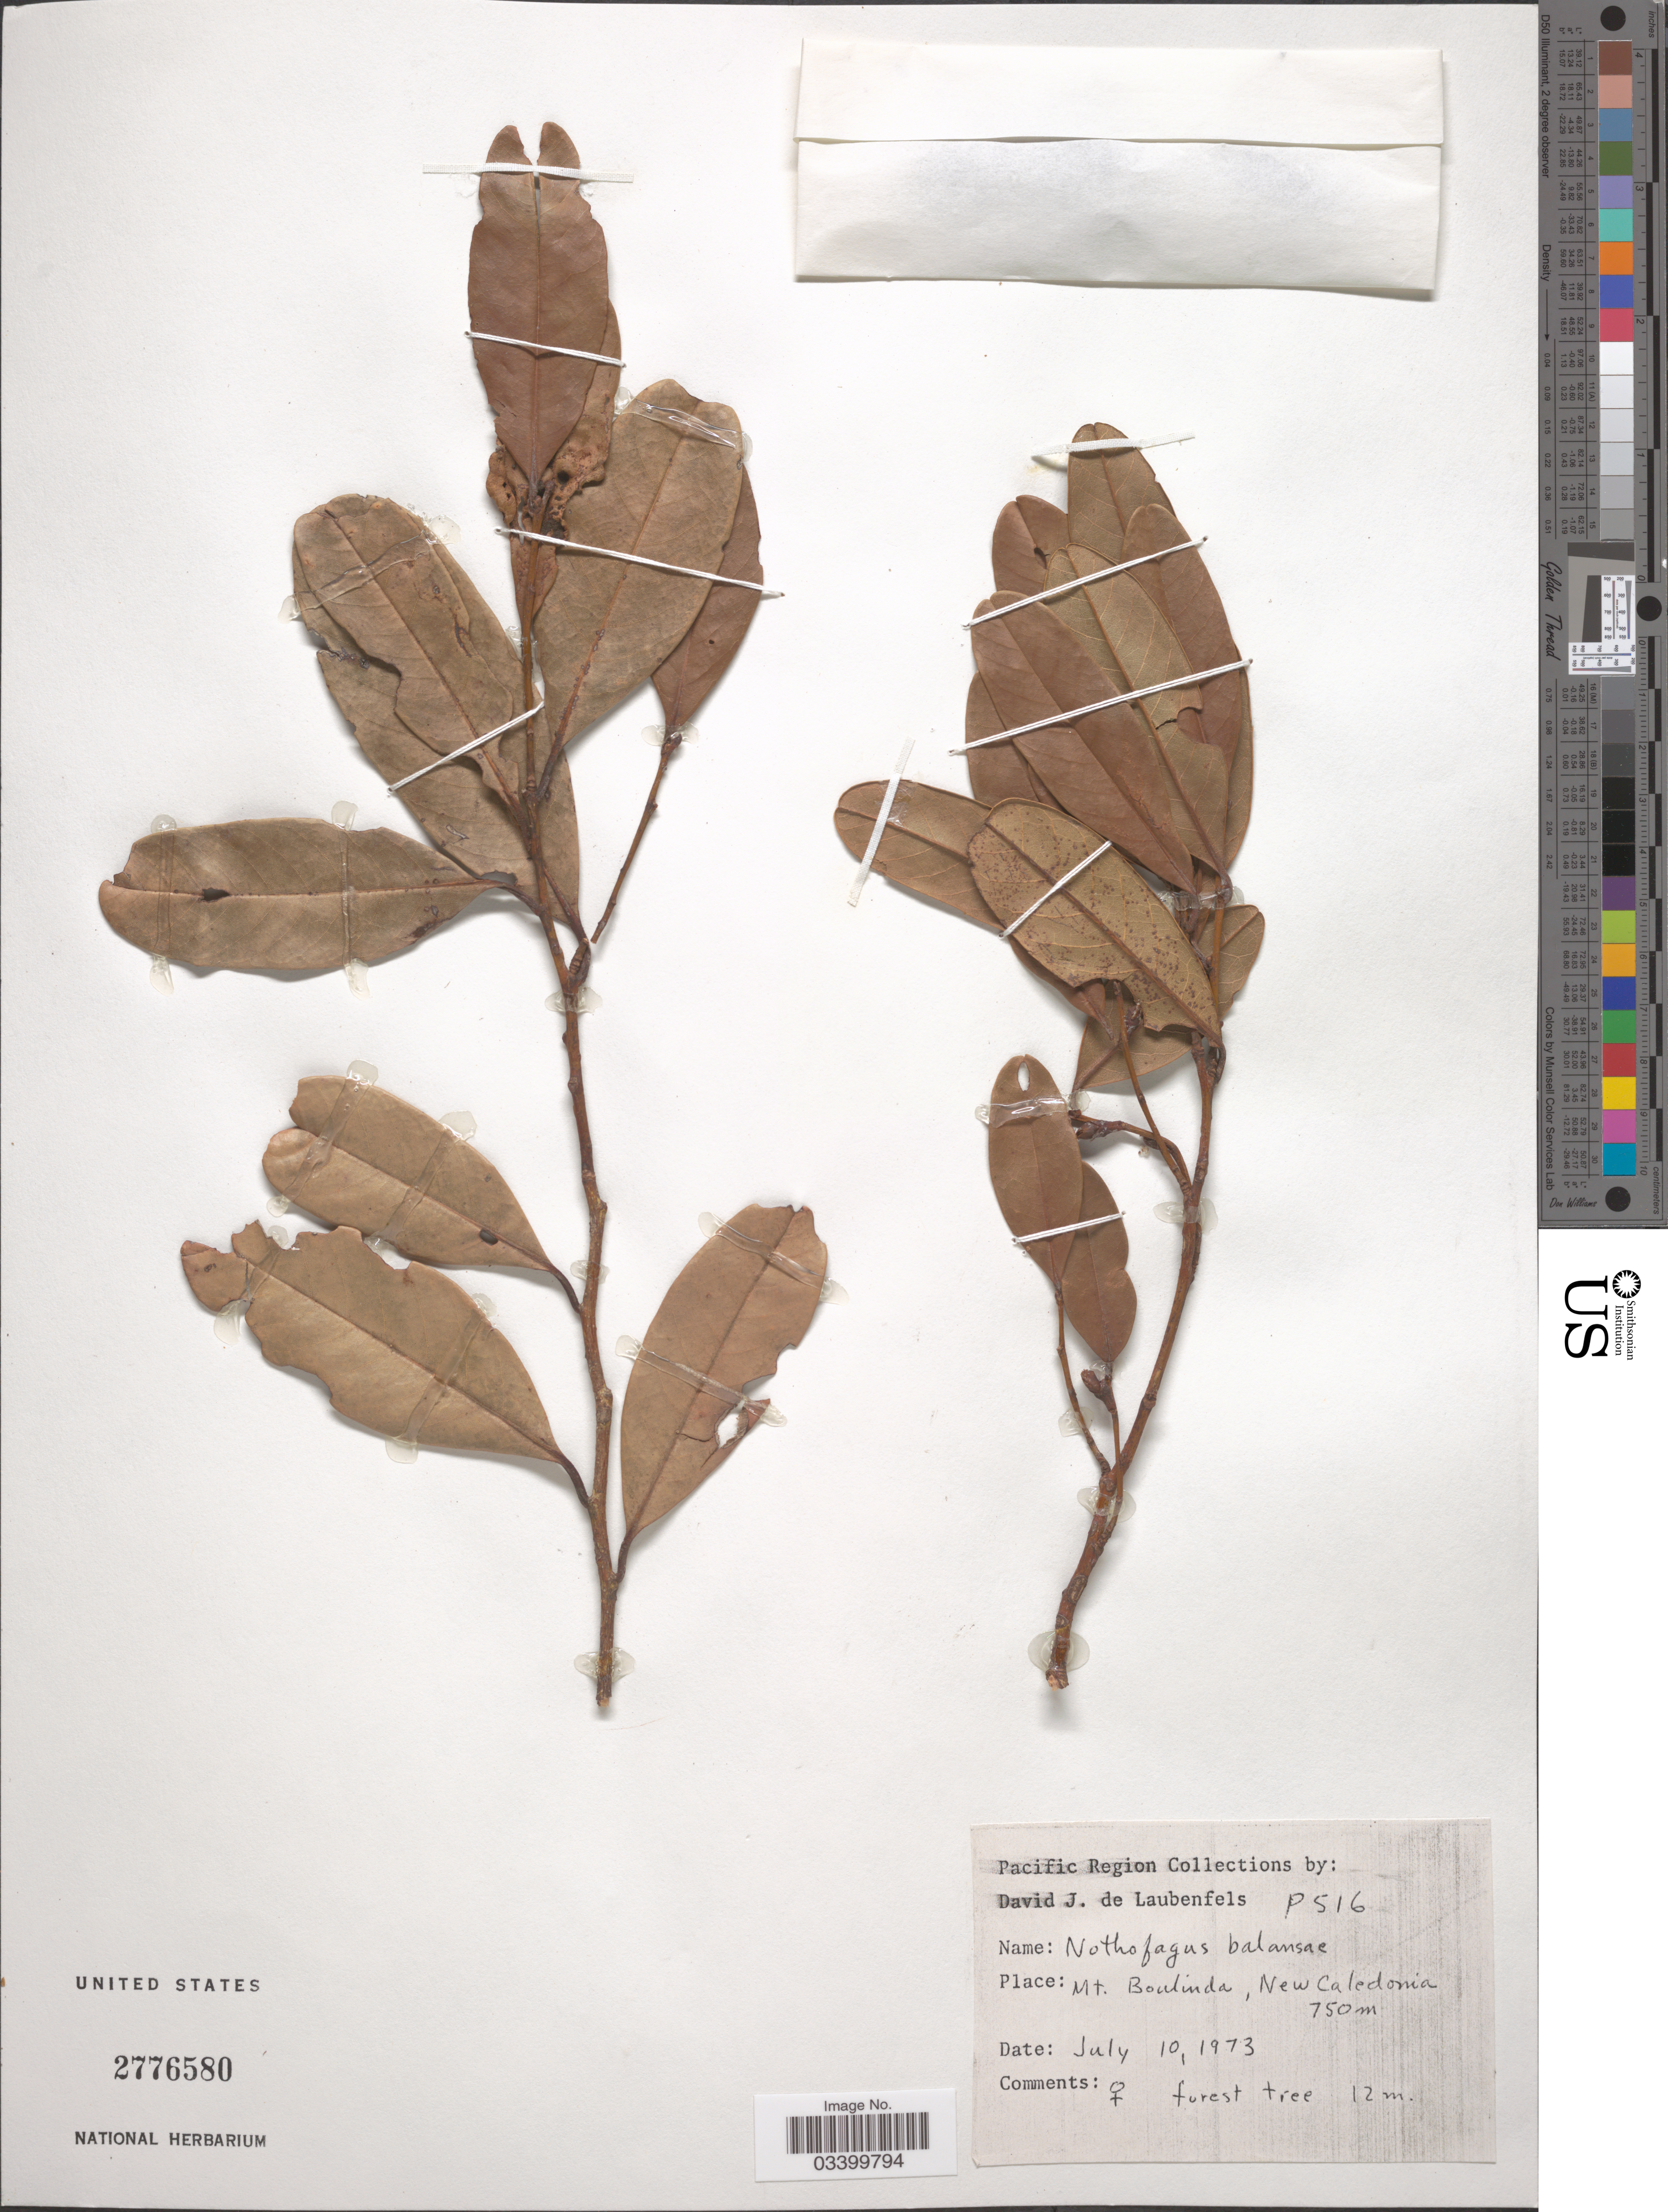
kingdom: Plantae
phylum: Tracheophyta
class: Magnoliopsida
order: Fagales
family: Nothofagaceae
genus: Nothofagus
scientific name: Nothofagus balansae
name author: (Baill.) Steenis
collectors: D. J. de Laubenfels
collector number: P 516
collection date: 1973-07-10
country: New Caledonia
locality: Mt. Boulinda.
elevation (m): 750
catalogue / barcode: US 2776580